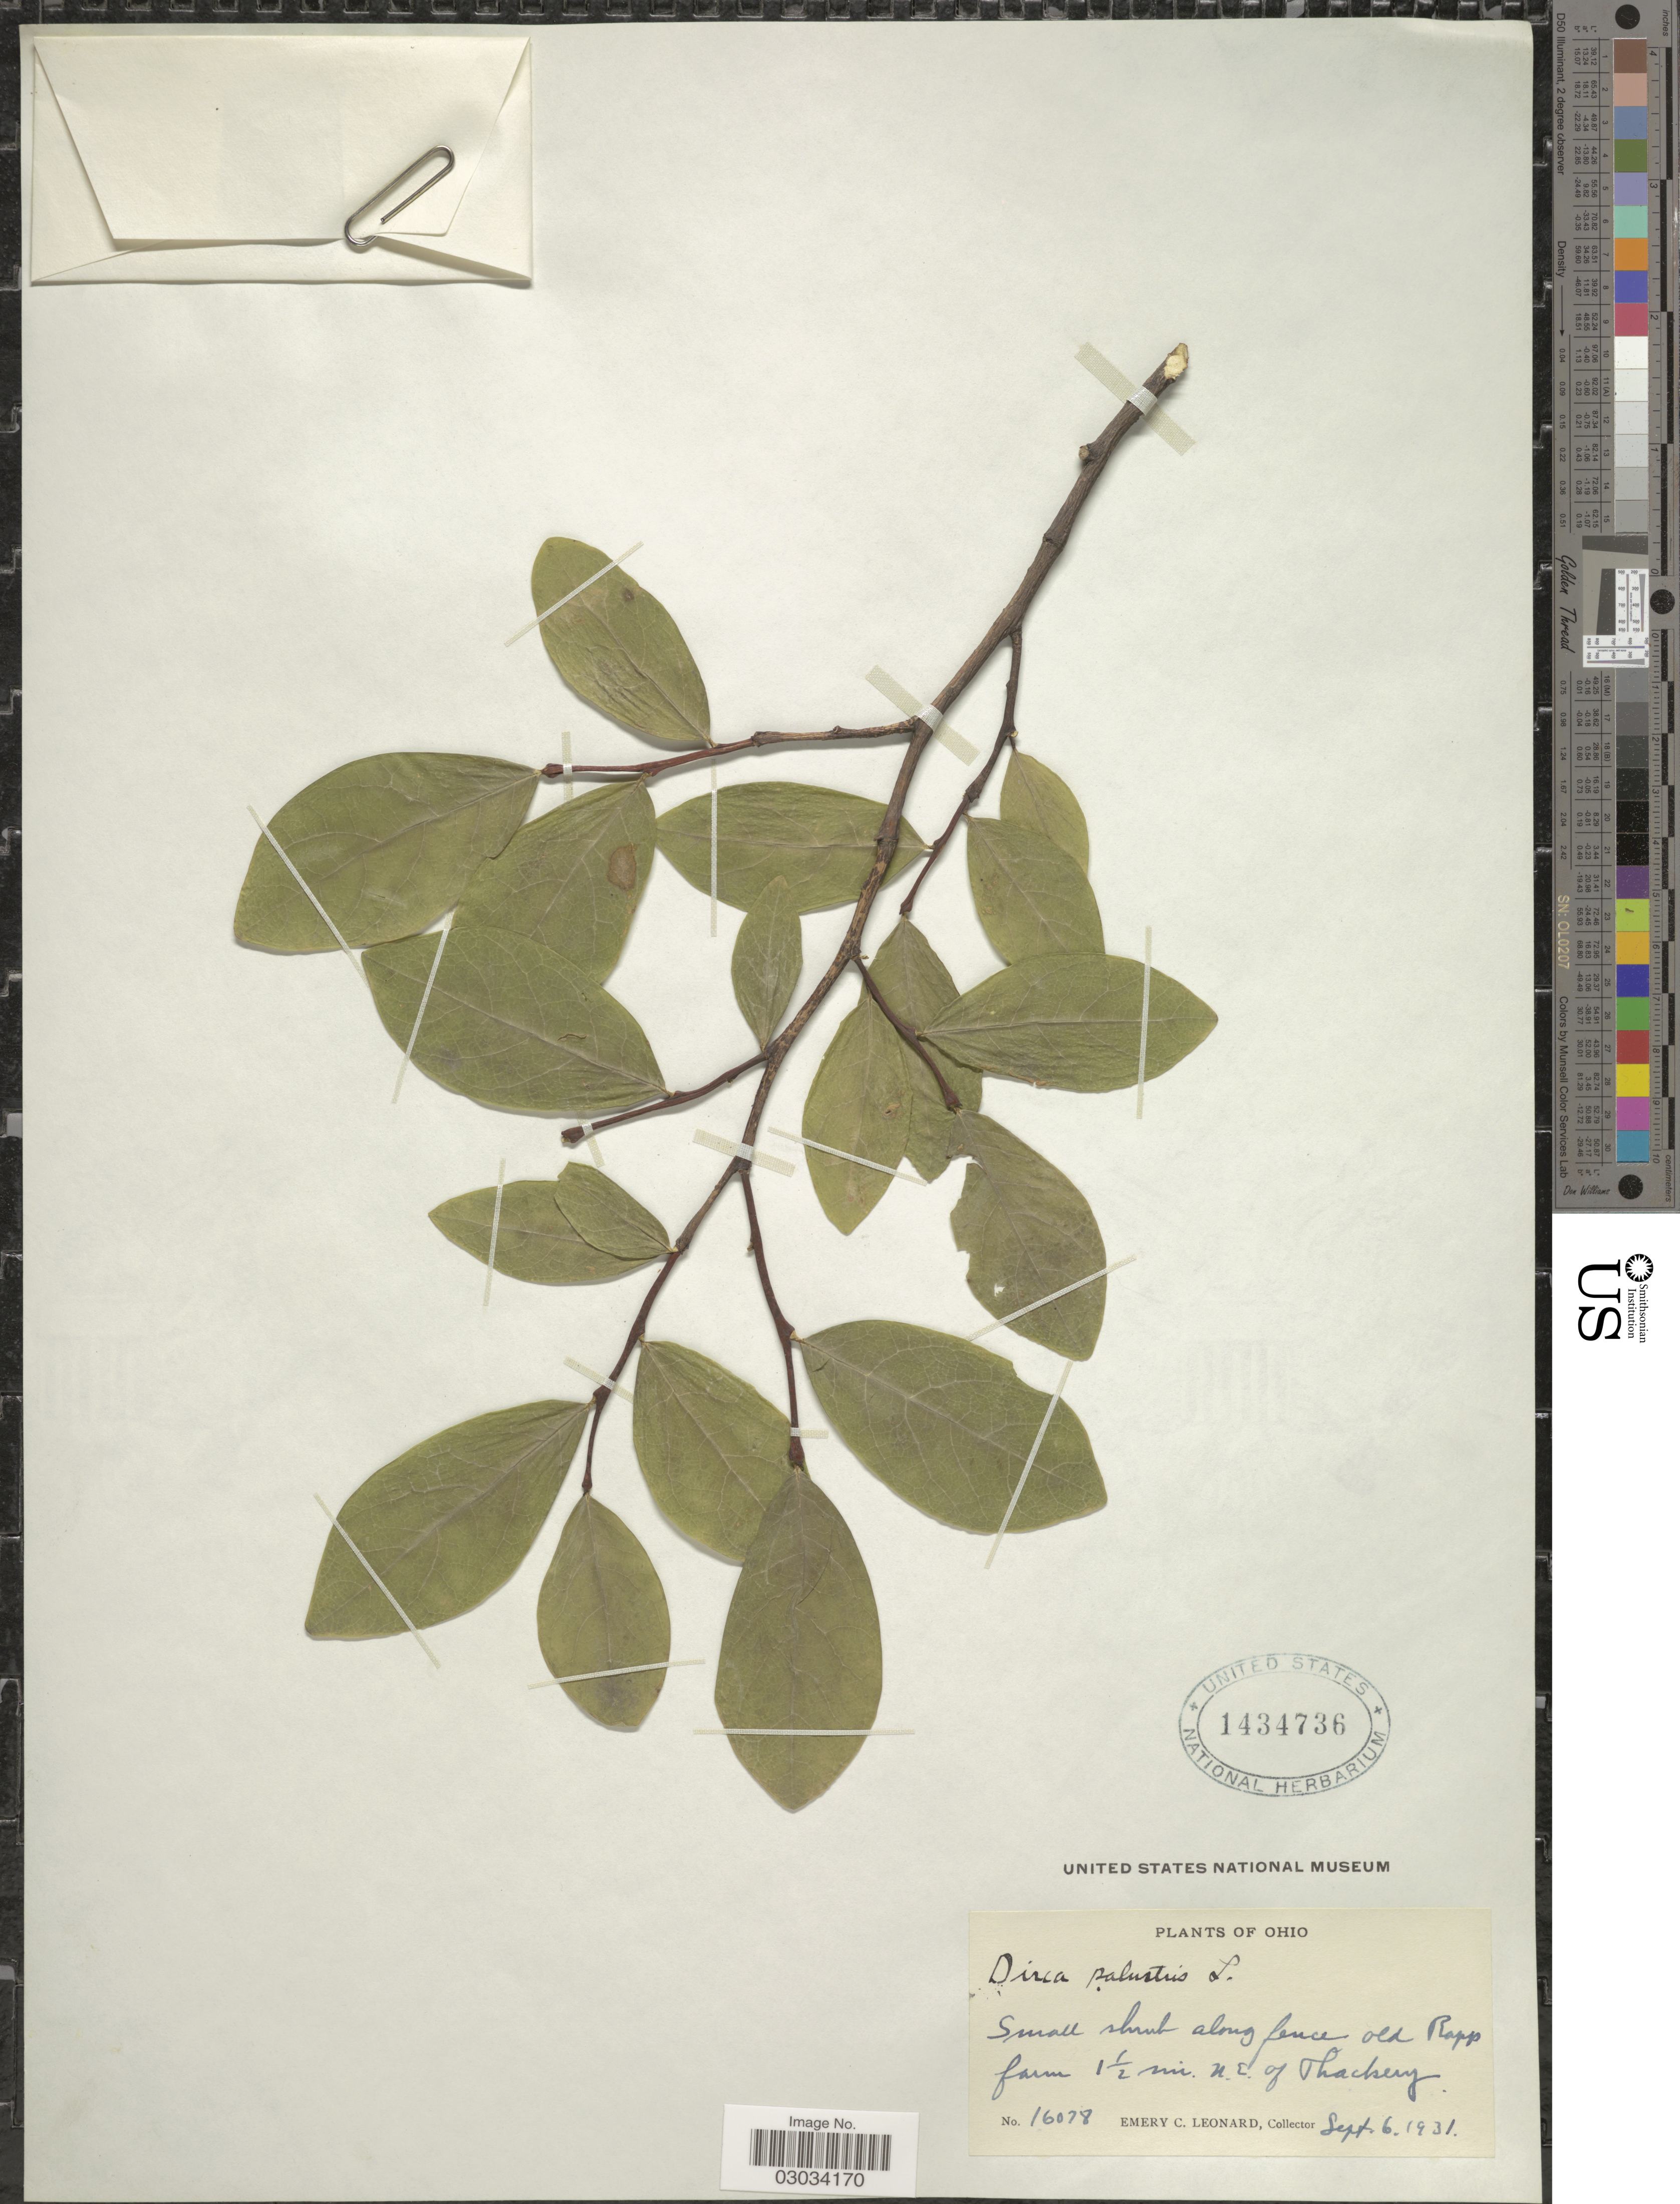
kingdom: Plantae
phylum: Tracheophyta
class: Magnoliopsida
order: Malvales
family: Thymelaeaceae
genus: Dirca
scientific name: Dirca palustris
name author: L.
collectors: E. C. Leonard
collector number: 16078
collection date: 1931-09-06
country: United States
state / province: Ohio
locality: Along fence old Rapp farm 1½ mi. N.E. of Thackery.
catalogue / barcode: US 1434736